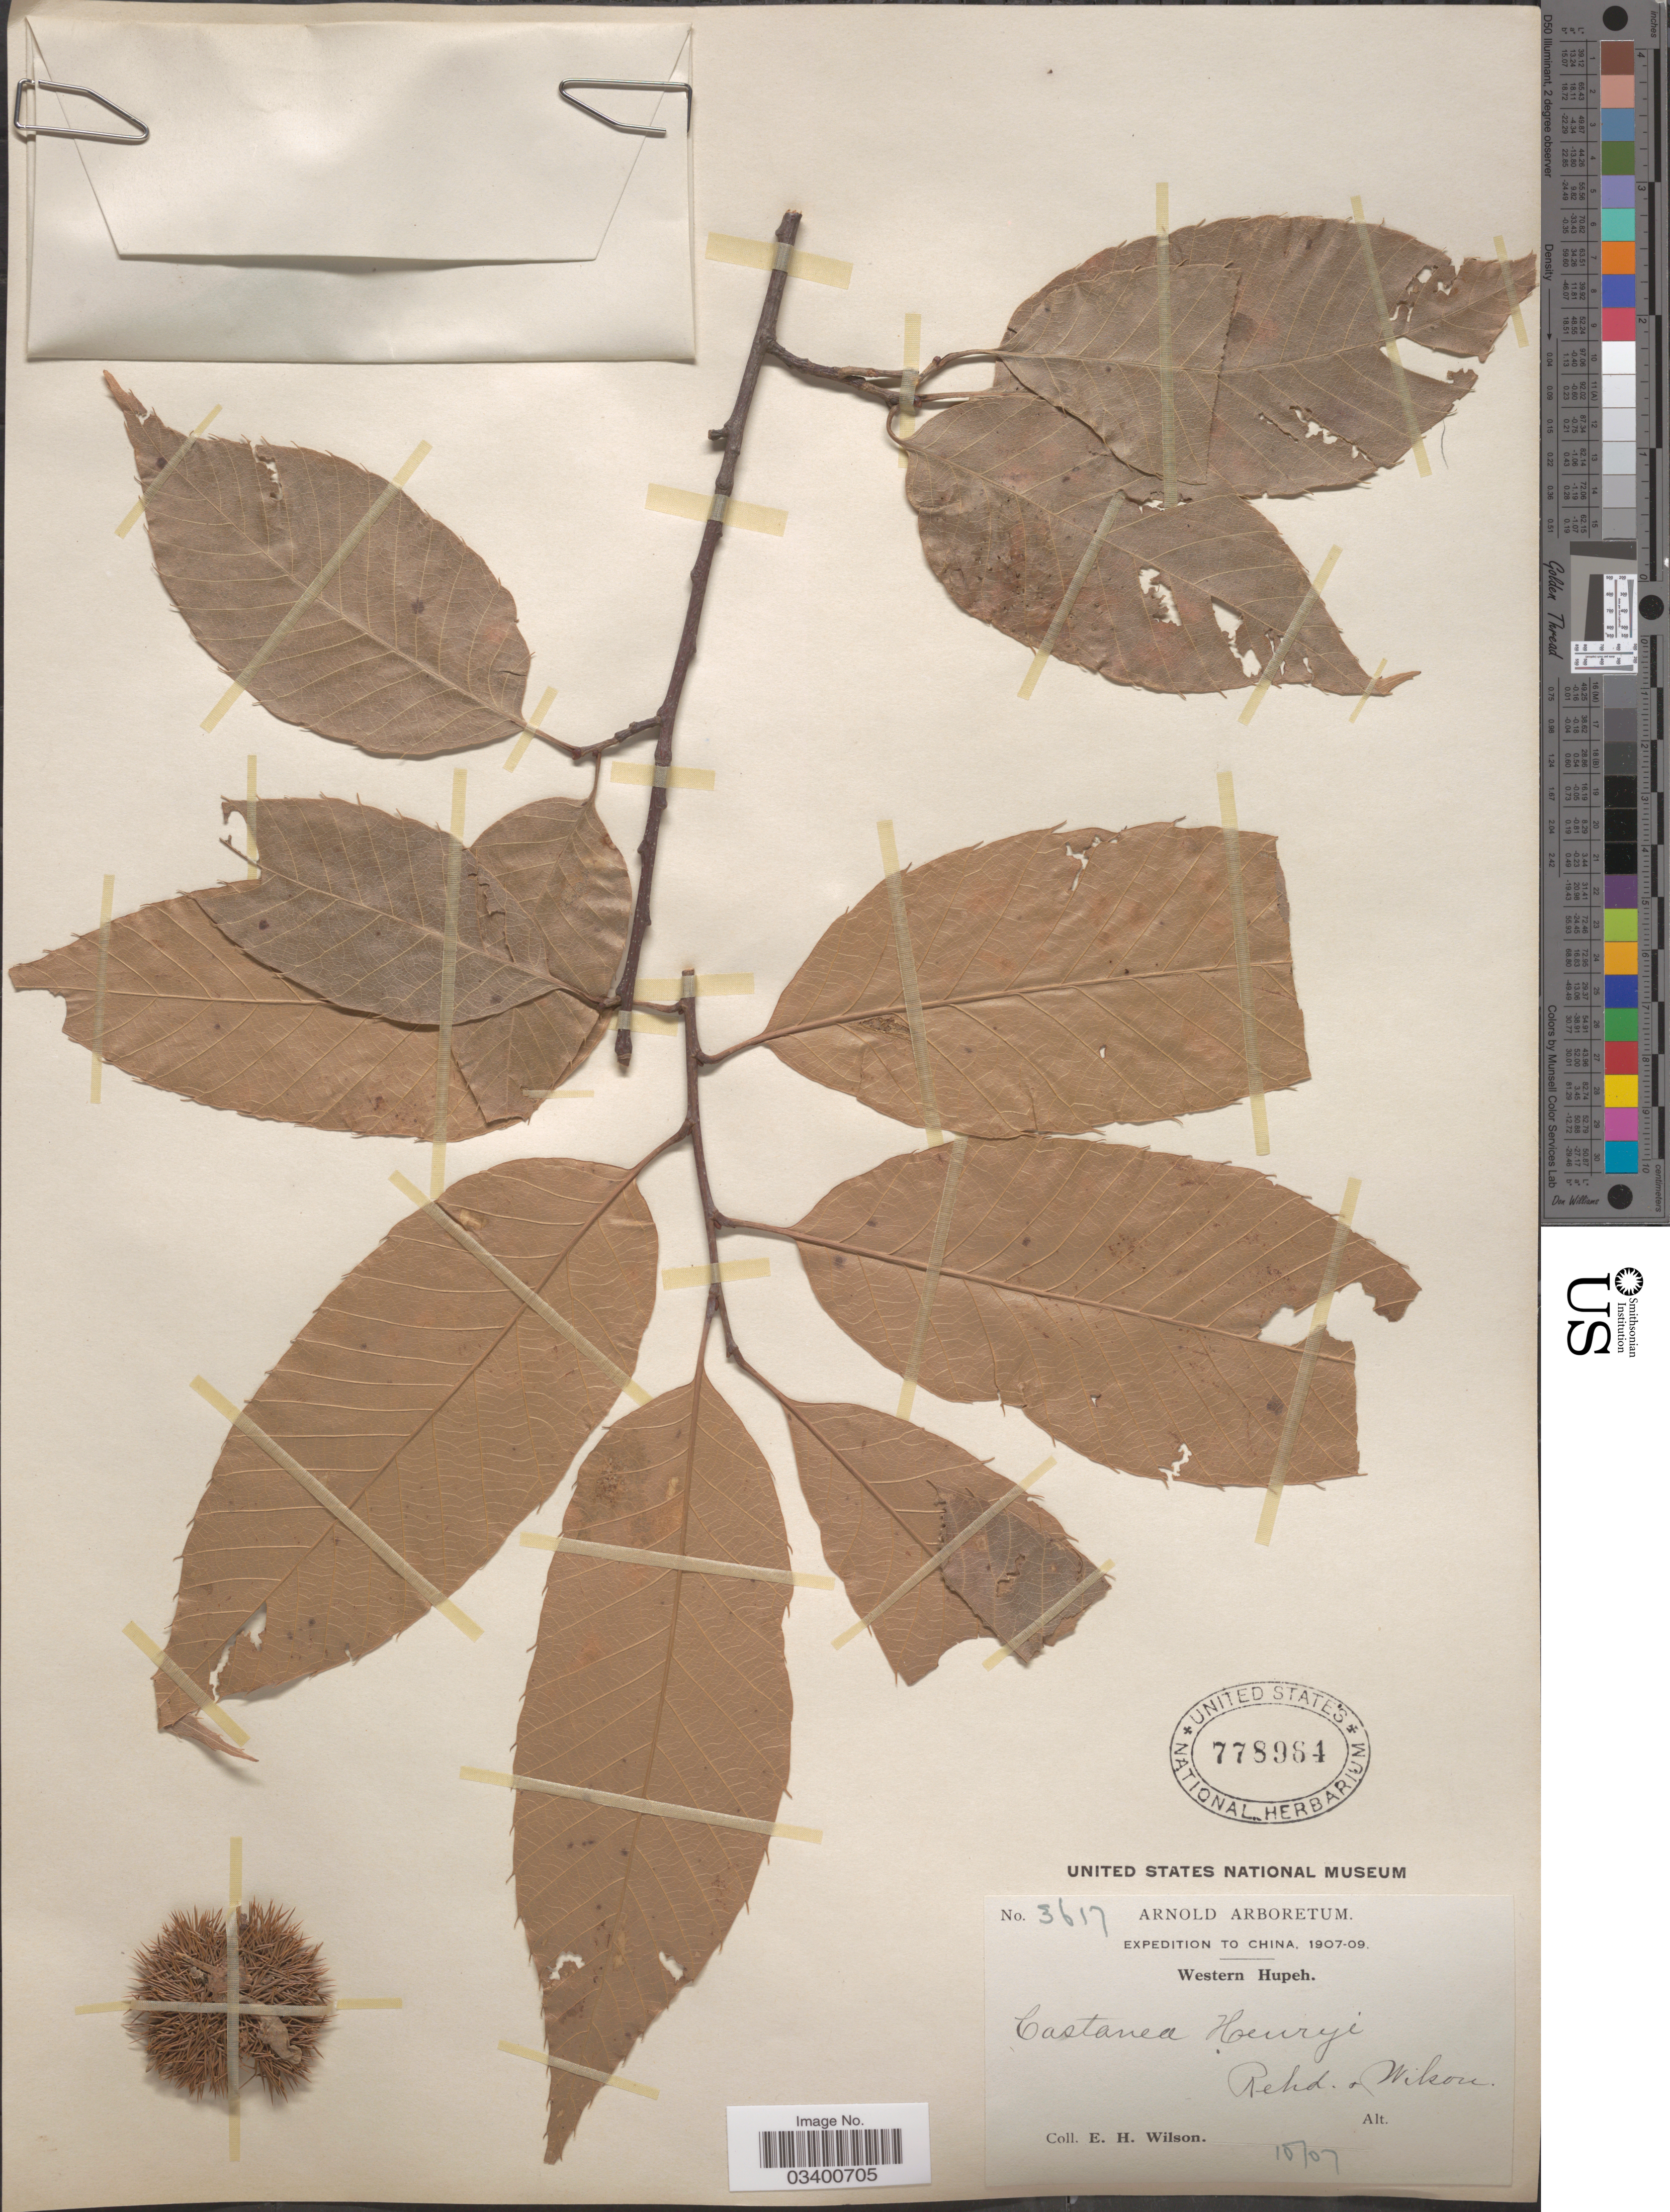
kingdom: Plantae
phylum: Tracheophyta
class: Magnoliopsida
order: Fagales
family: Fagaceae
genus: Castanea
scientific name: Castanea henryi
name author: (Skan) Rehder & E.H. Wilson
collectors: E. Wilson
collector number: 3617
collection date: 1907-10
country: China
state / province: Hubei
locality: Western Hupeh.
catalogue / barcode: US 778964